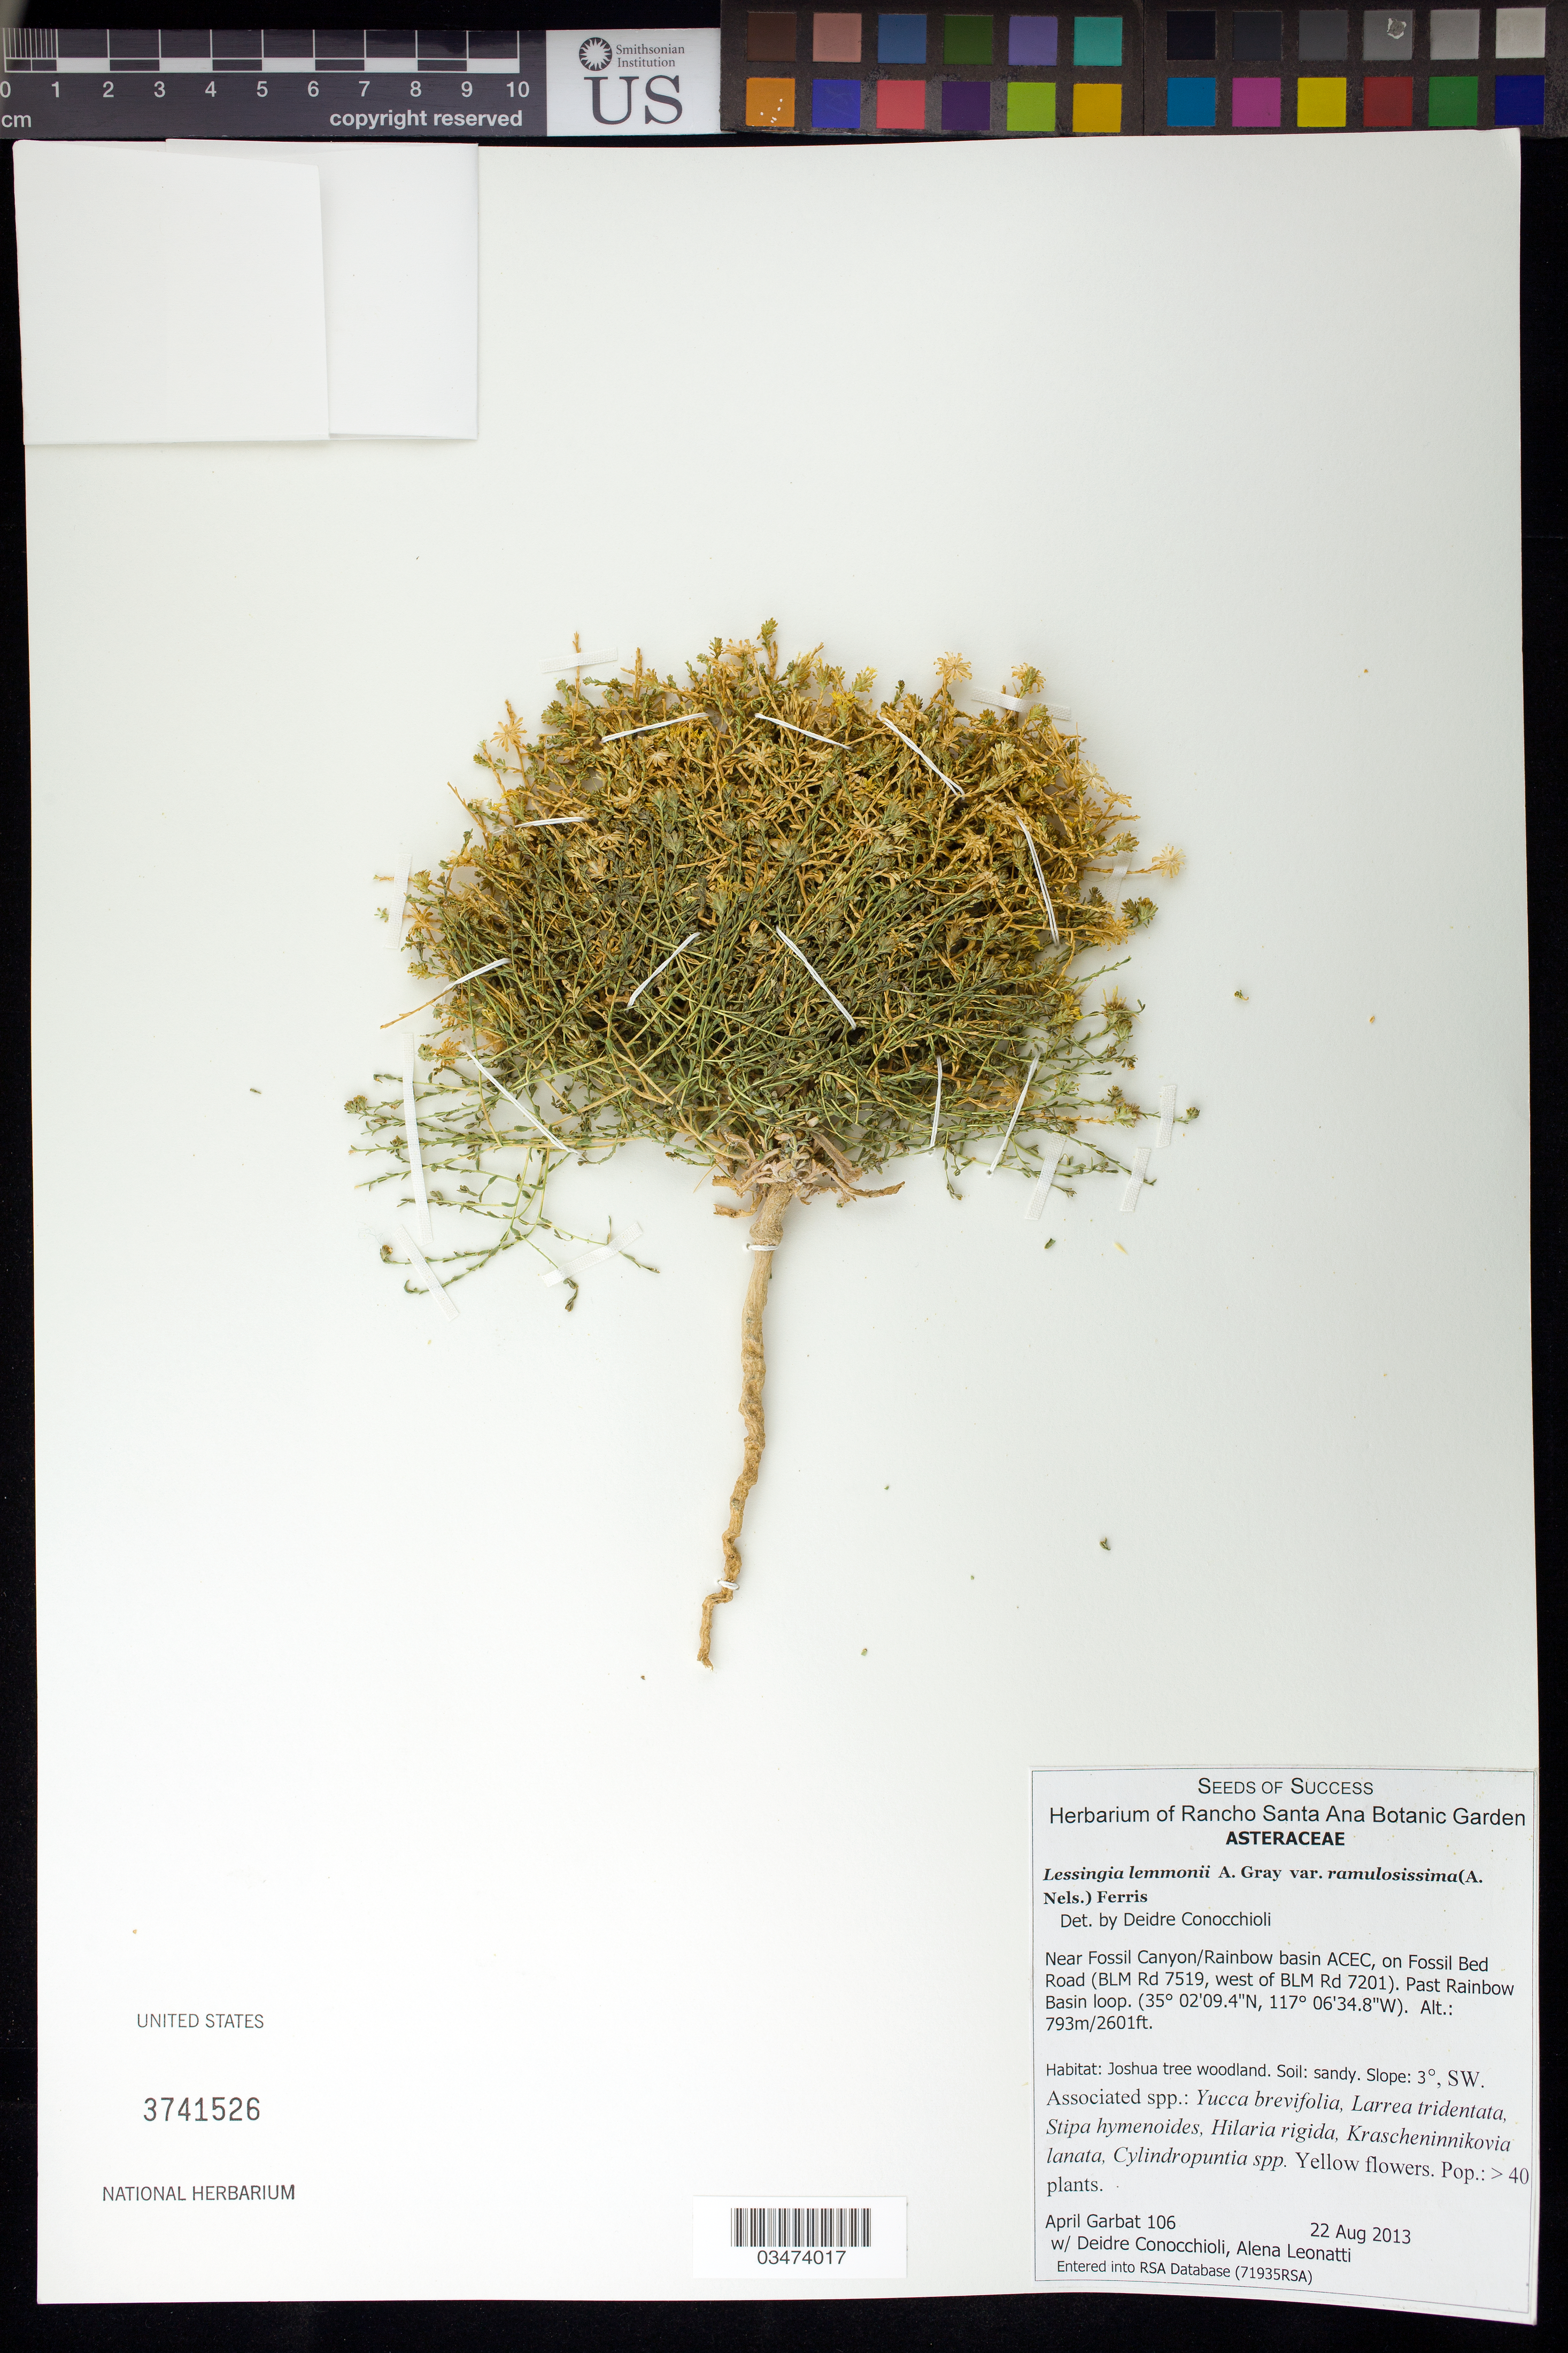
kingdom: Plantae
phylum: Tracheophyta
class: Magnoliopsida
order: Asterales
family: Asteraceae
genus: Lessingia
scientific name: Lessingia lemmonii var. ramulosissima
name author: (A. Nelson) Ferris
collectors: A. Garbat, D. Conocchioli & A. Leonatti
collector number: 106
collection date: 2013-08-22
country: United States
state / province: California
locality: Near Fossil Canyon/Rainbow basin ACEC, on Fossil Rd, past Rainbow Basin Loop.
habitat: Joshua tree woodland, sandy soil. With Yucca brevifolia, Larrea tridentata, Stipa hymenoides, ect.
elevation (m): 793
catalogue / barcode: US 3741526